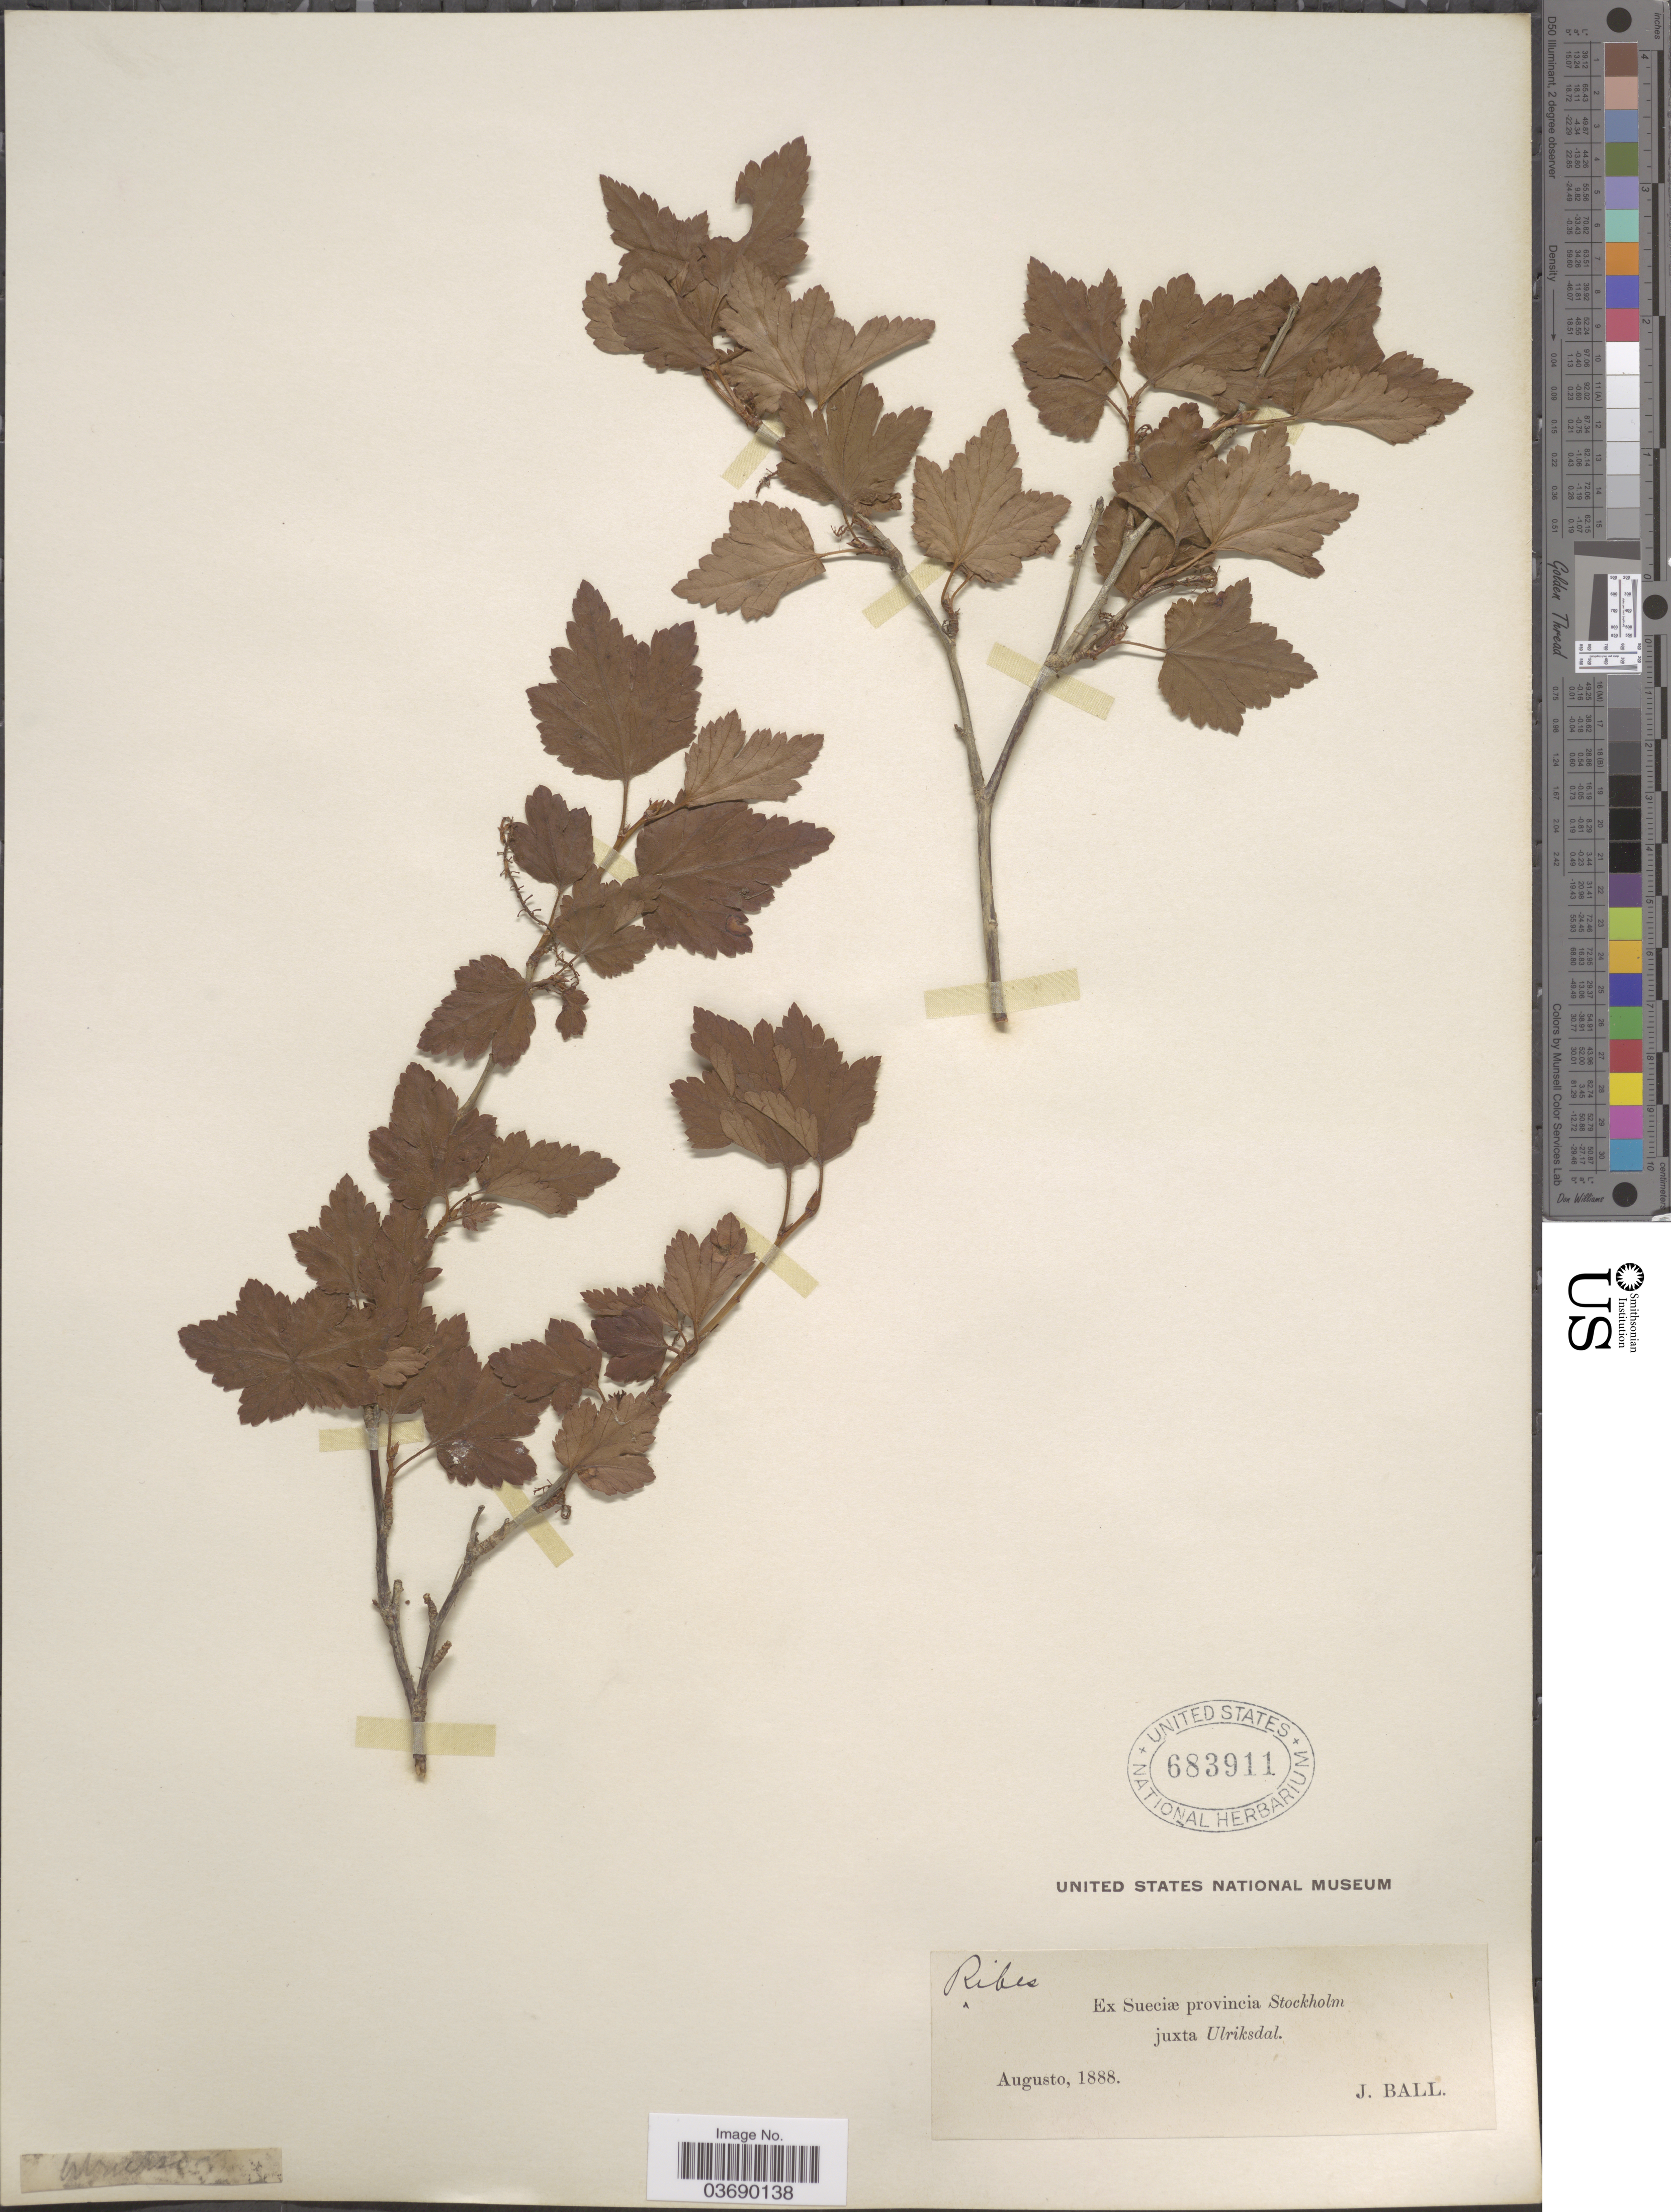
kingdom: Plantae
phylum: Tracheophyta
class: Magnoliopsida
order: Saxifragales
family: Grossulariaceae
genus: Ribes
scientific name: Ribes rubrum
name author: L.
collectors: J. Ball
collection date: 1888-08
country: Sweden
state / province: Stockholm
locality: Ex Sueciæ provincia Stockholm juxta Ulriksdal.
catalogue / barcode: US 683911